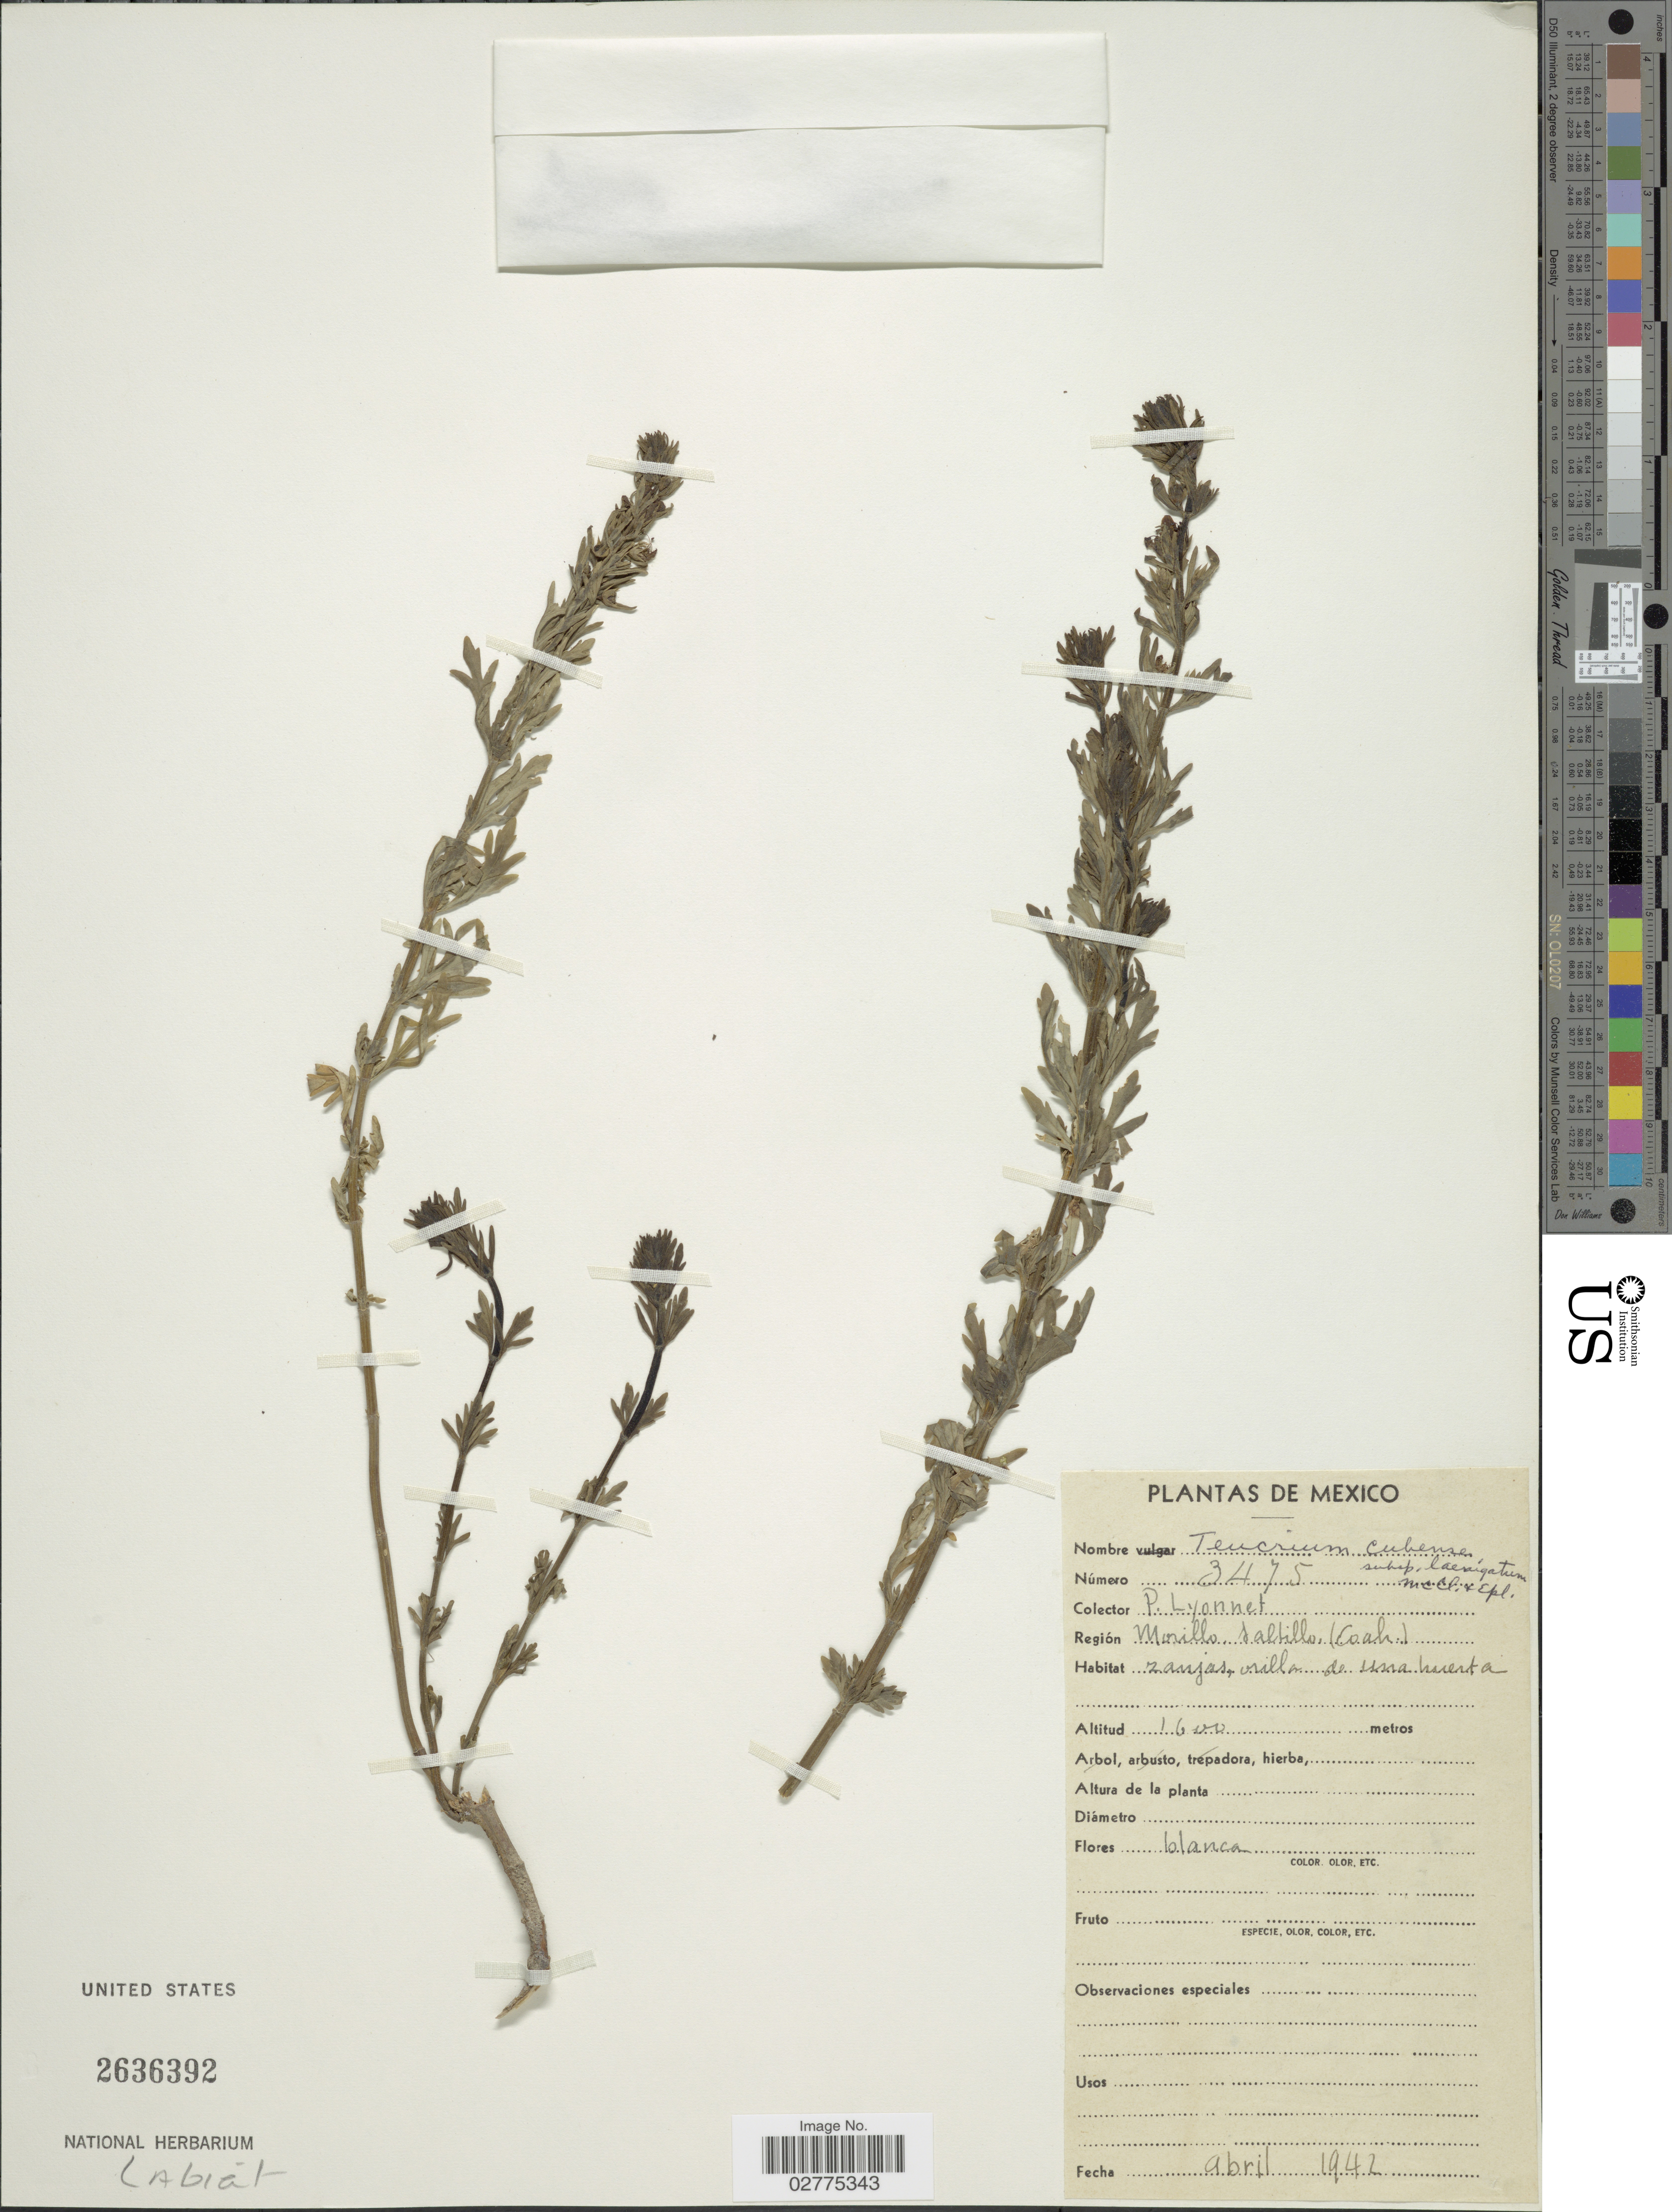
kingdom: Plantae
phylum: Tracheophyta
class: Magnoliopsida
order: Lamiales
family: Lamiaceae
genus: Teucrium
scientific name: Teucrium cubense subsp. laevigatum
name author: Jacq.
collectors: P. Lyonnet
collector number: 3475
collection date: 1942-04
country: Mexico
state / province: Coahuila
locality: Región Morillo Saltillo (Coah.).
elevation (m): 1600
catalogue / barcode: US 2636392